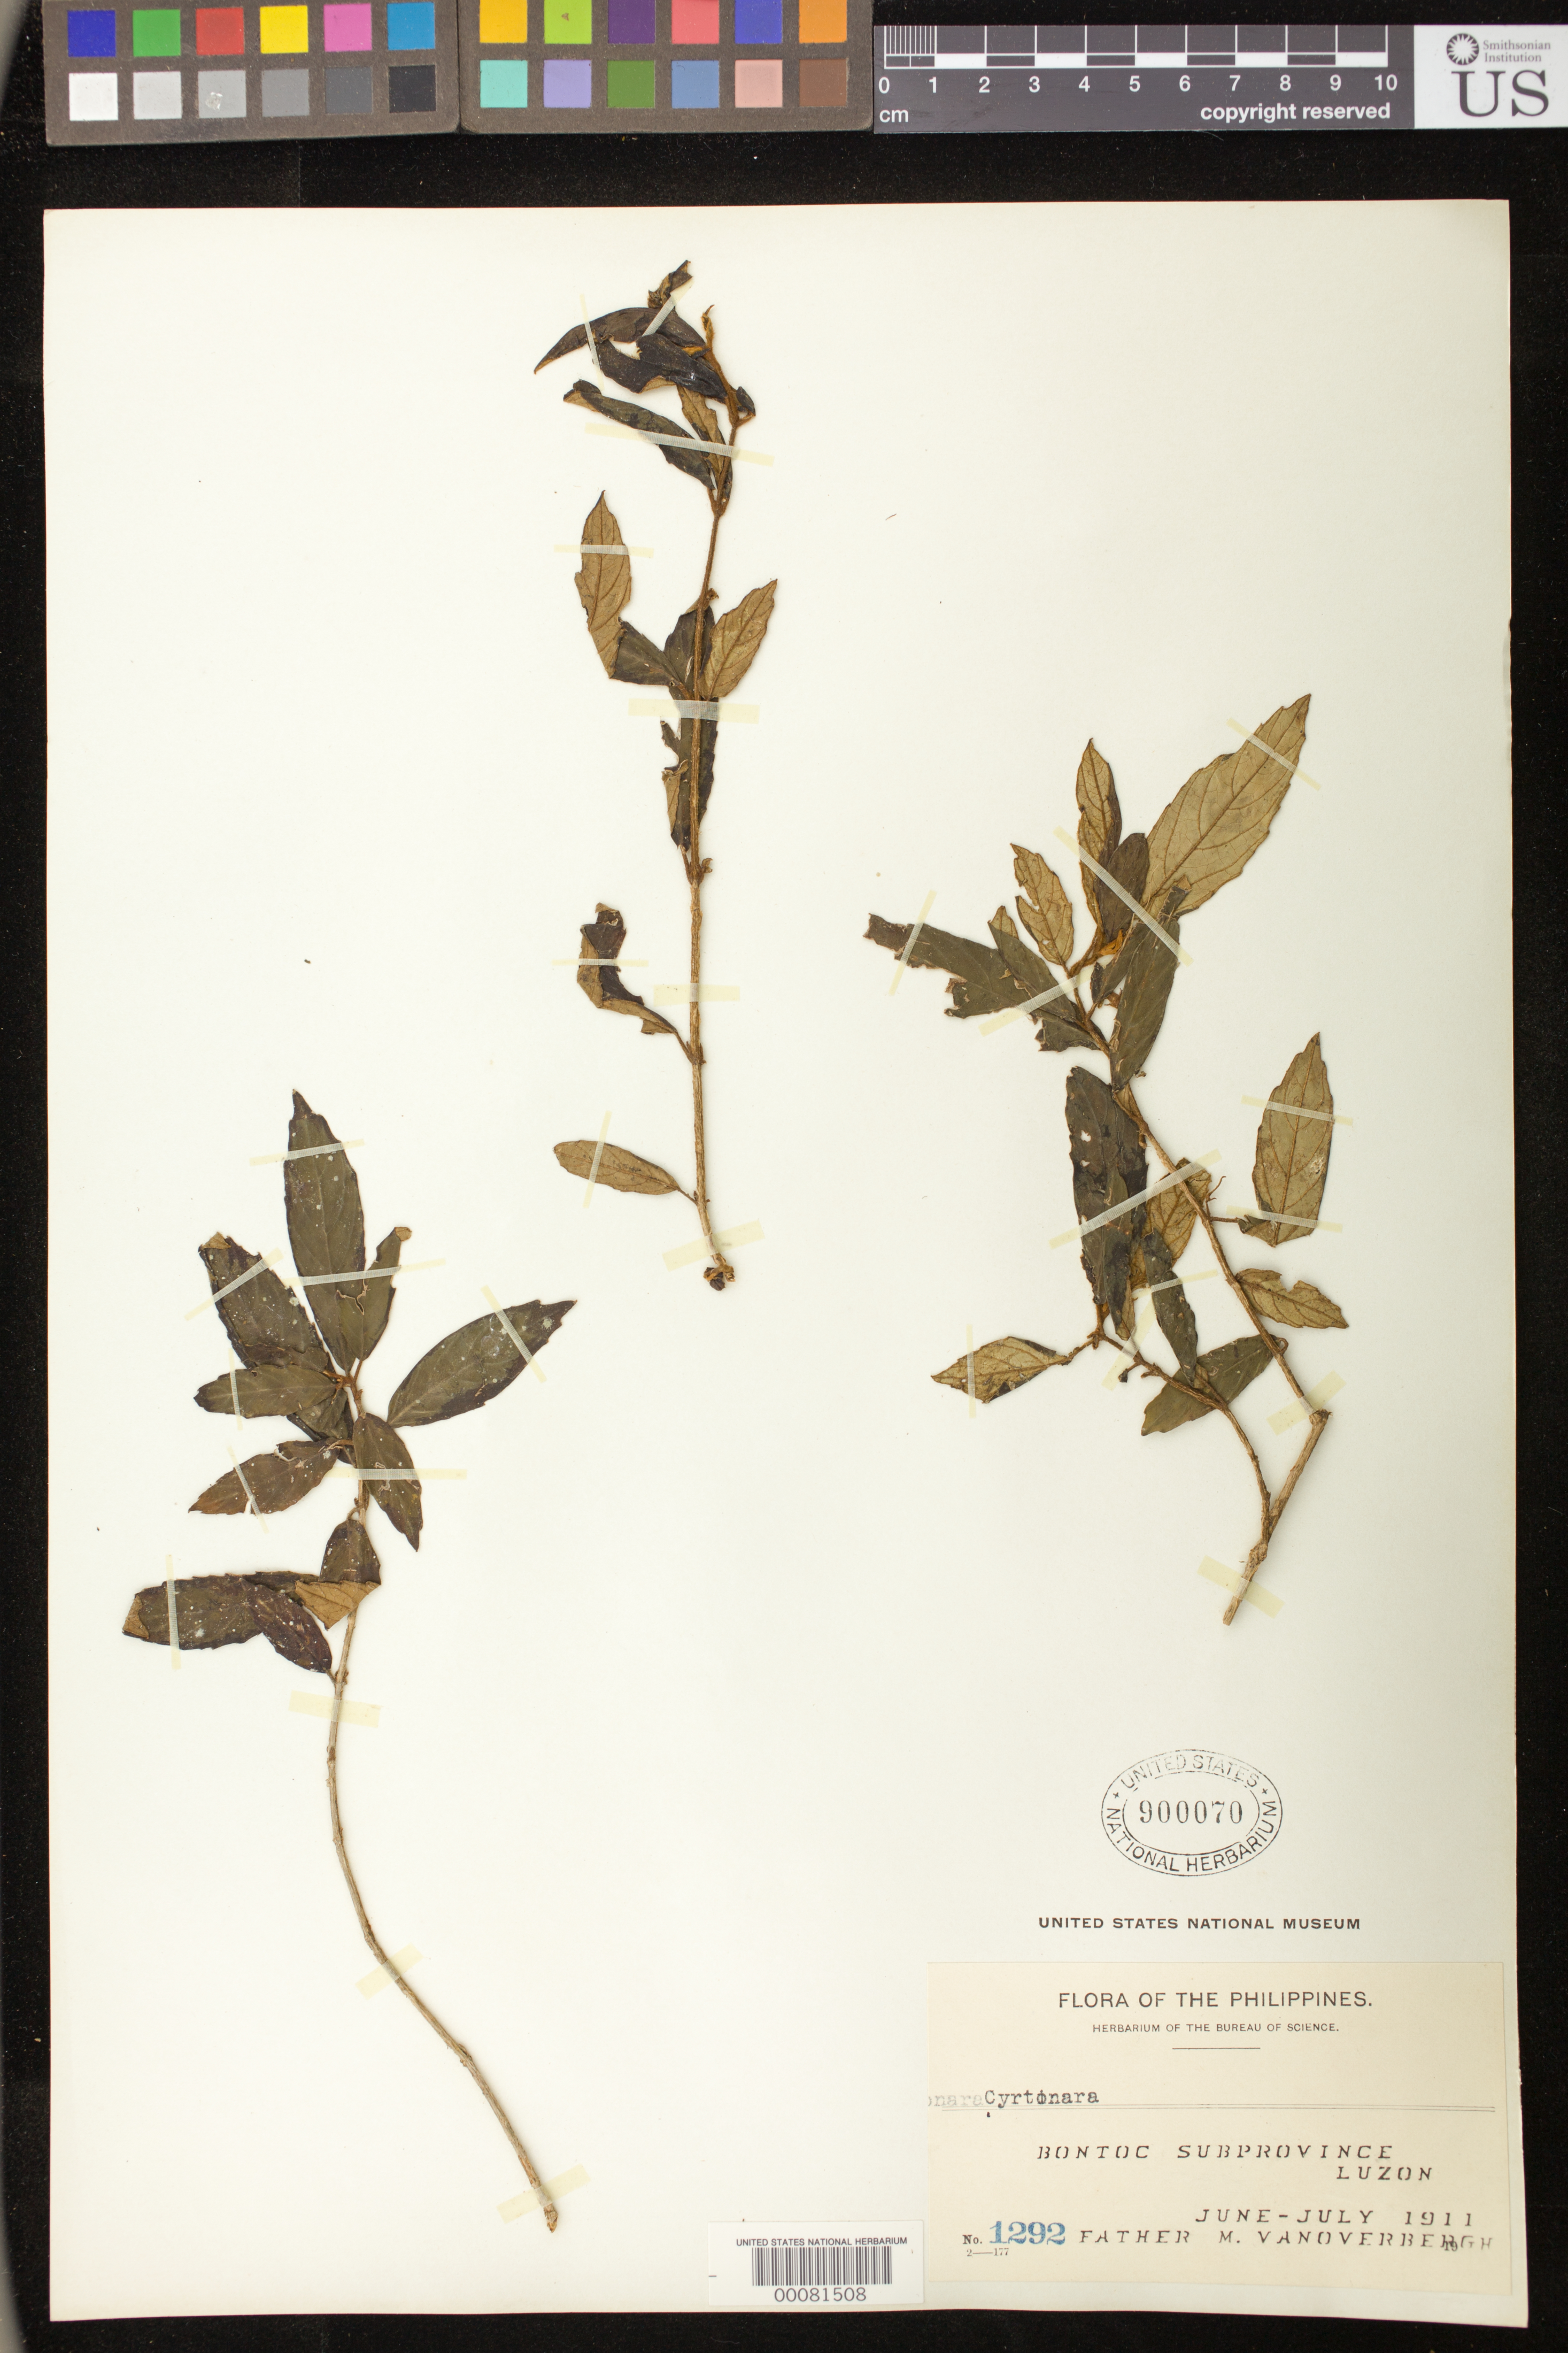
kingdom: Plantae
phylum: Tracheophyta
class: Magnoliopsida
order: Lamiales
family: Gesneriaceae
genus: Cyrtandra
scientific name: Cyrtandra sp.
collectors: M. Vanoverbergh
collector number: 1292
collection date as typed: Jun-Jul 1911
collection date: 1911-06/1911-07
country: Philippines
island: Luzon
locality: Mountain province, Bontoc subprovince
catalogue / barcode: US 900070